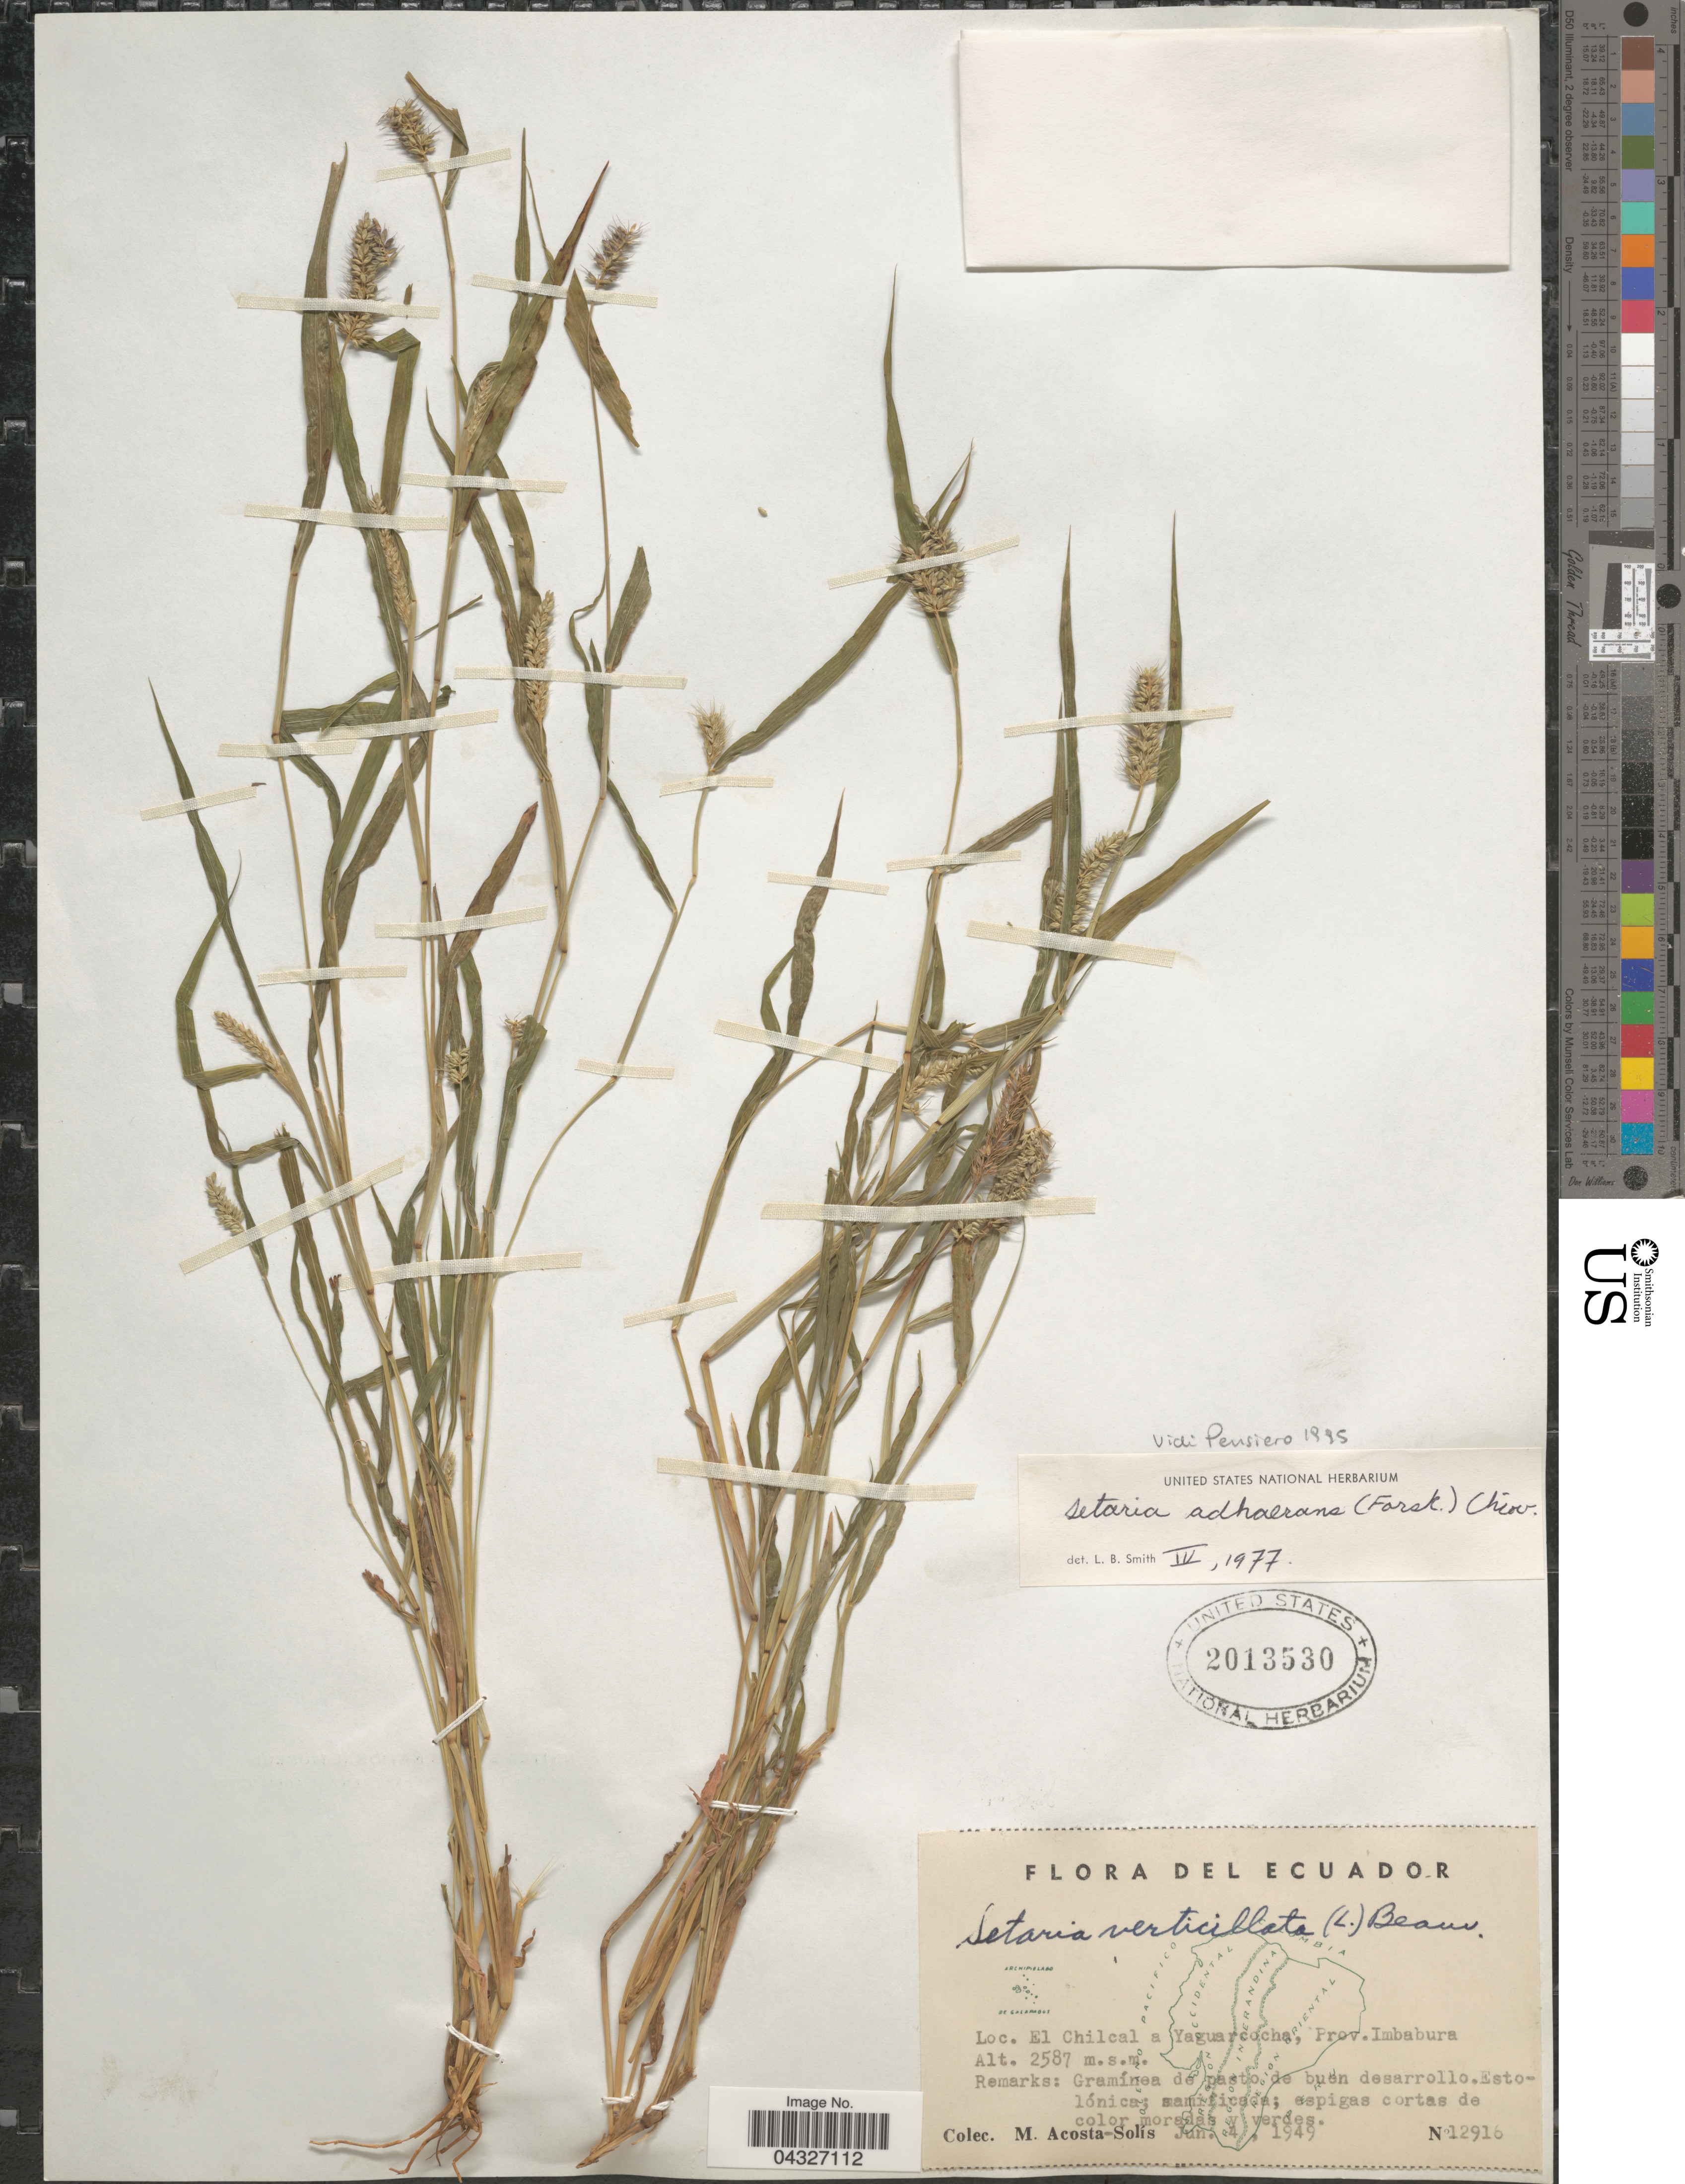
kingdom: Plantae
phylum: Tracheophyta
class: Liliopsida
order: Poales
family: Poaceae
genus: Setaria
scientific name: Setaria adhaerens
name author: (Forssk.) Chiov.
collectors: M. Acosta Solis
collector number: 12916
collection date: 1949-06-04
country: Ecuador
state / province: Imbabura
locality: El Chilcal a Yaguarcocha.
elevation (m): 2587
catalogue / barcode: US 2013530